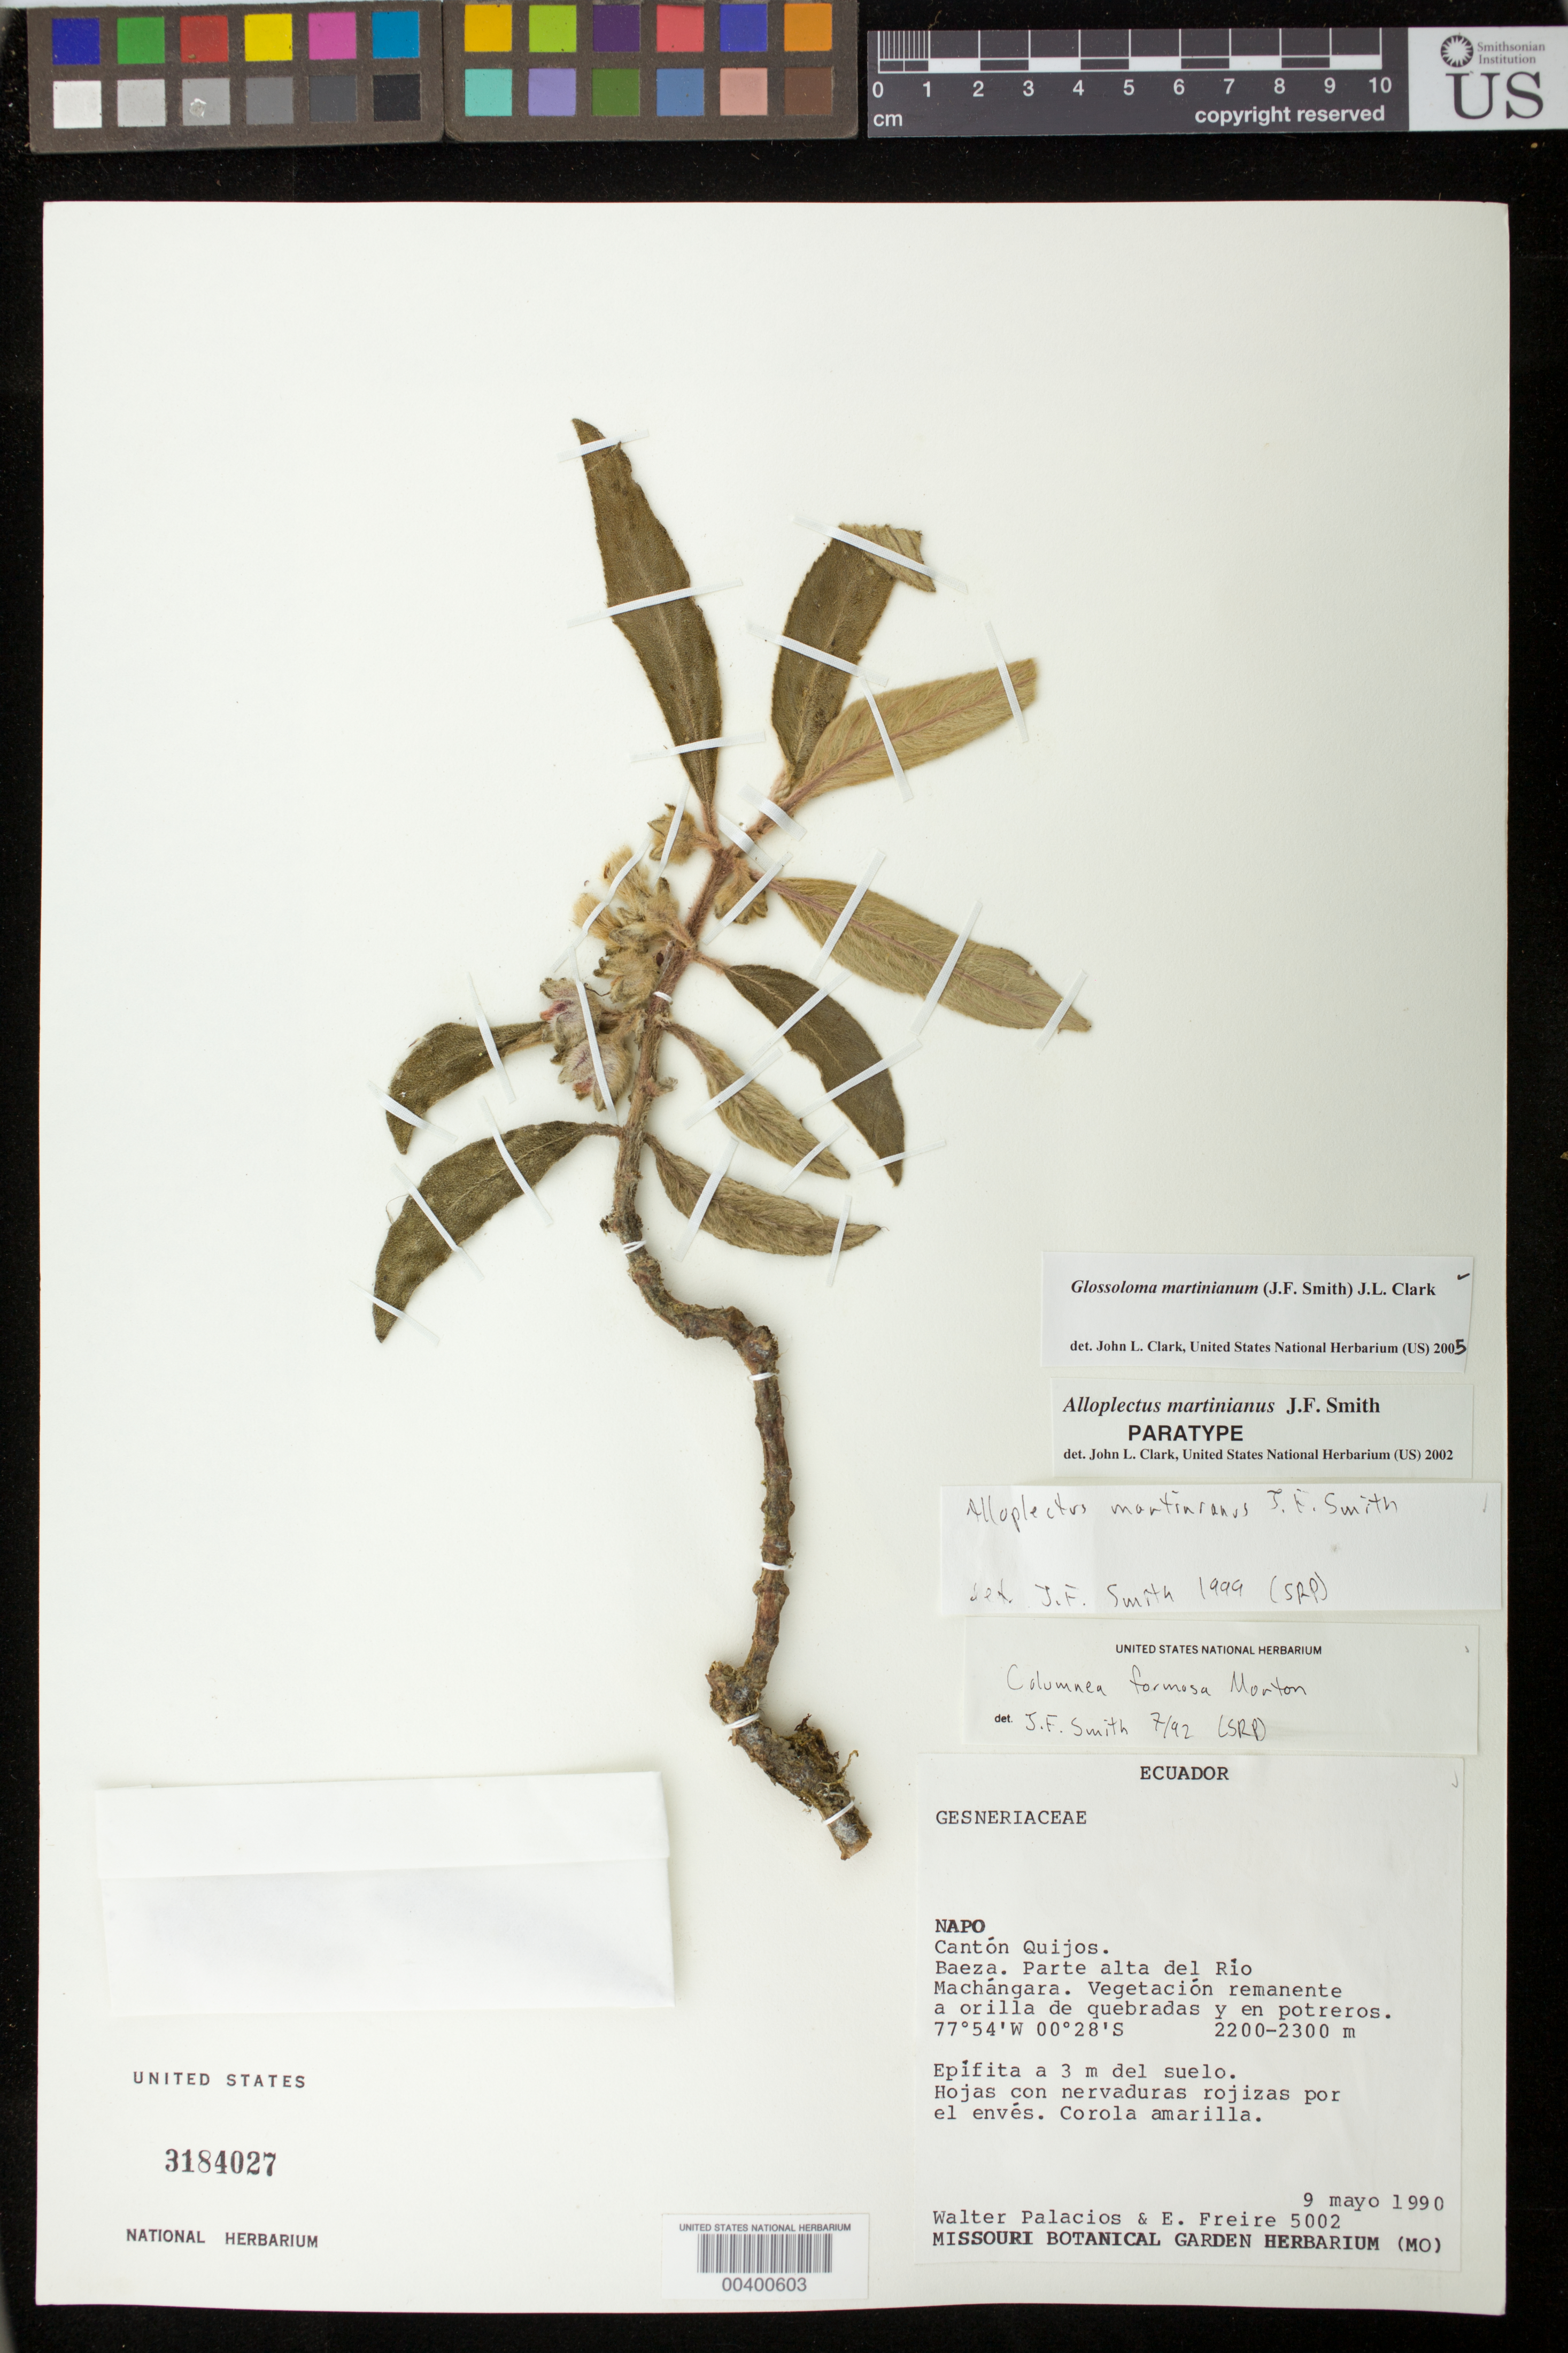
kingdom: Plantae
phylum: Tracheophyta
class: Magnoliopsida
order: Lamiales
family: Gesneriaceae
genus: Glossoloma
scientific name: Glossoloma martinianum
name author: (J.F. Sm.) J.L. Clark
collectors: W. Palacios & E. Freire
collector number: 5002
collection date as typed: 09 May 1990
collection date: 1990-05-09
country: Ecuador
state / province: Napo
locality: Cantón Quijos: Baeza, parte alta del Río Machángara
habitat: Vegetación remanente a orilla de quebradas y en potreros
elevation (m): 2200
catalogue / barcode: US 3184027